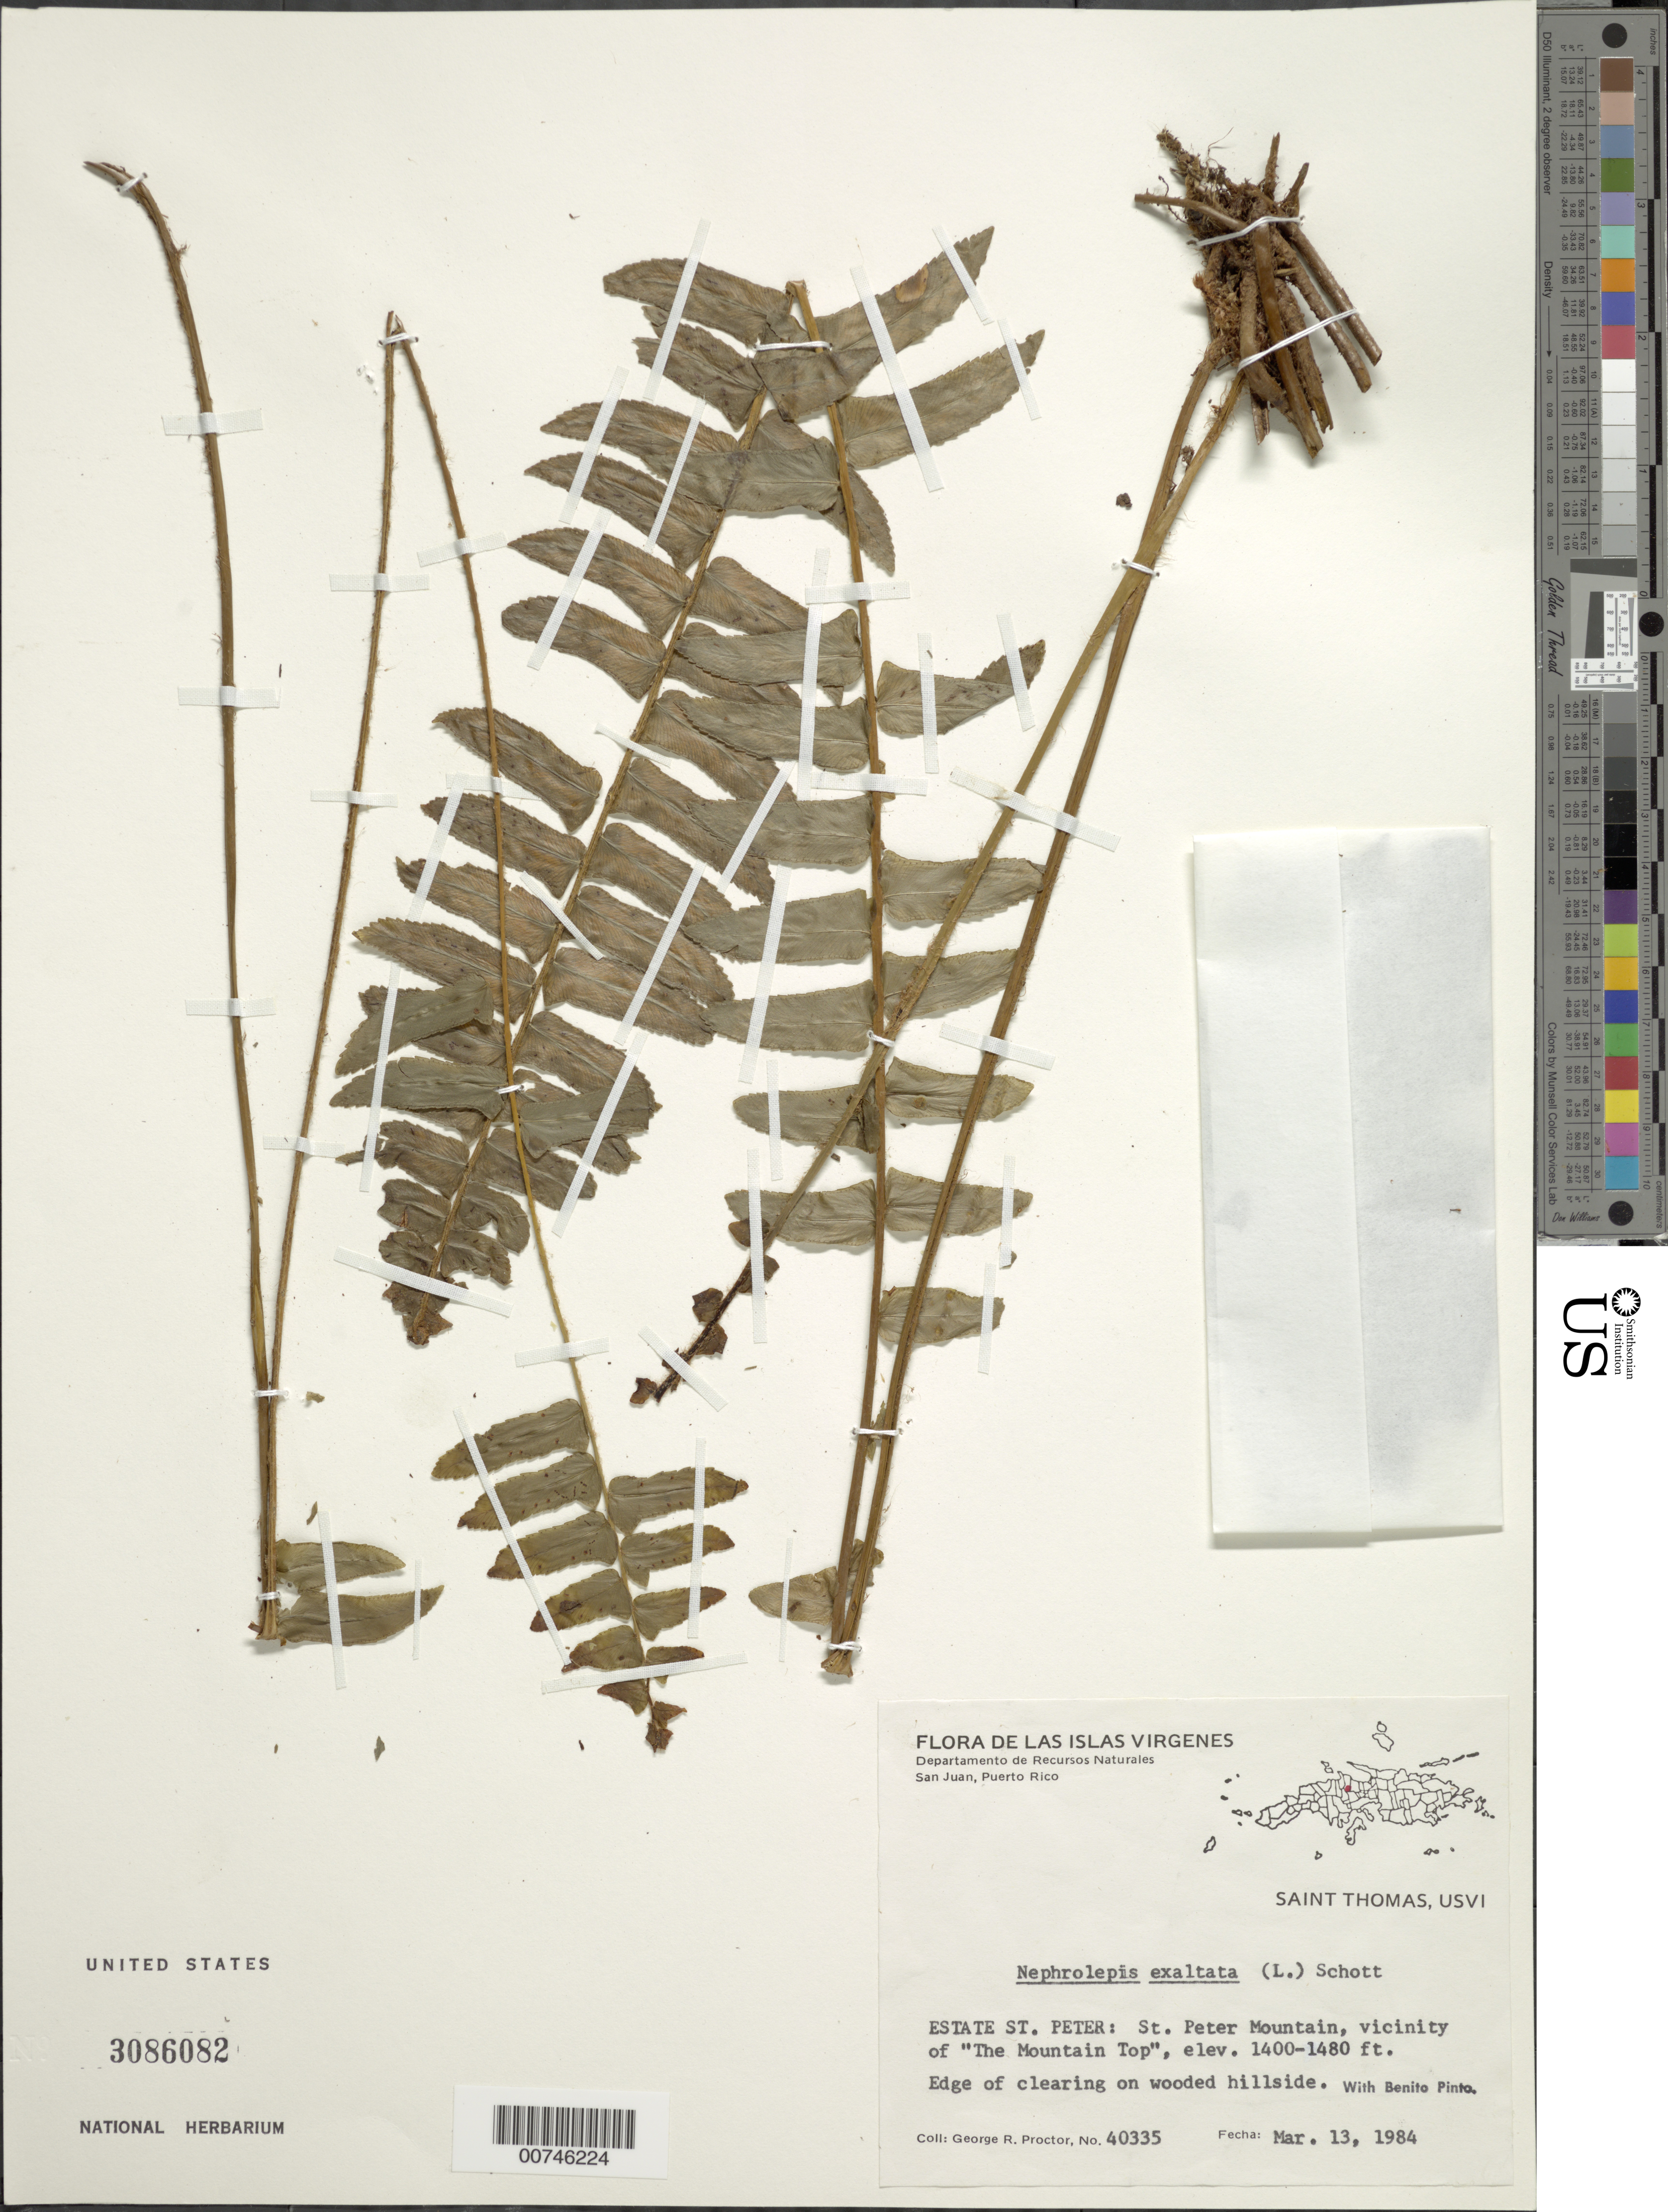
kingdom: Plantae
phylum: Tracheophyta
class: Polypodiopsida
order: Polypodiales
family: Nephrolepidaceae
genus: Nephrolepis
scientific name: Nephrolepis exaltata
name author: (L.) Schott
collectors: G. R. Proctor & B. Pinto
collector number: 40335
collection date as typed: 13 Mar 1984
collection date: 1984-03-13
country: U.S. Virgin Islands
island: St. Thomas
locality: Estate St. Peter: St. Peter Mountain, vicinity of "The Mountain Top"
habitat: Edge of clearing on wooded hillside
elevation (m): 427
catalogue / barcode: US 3086082